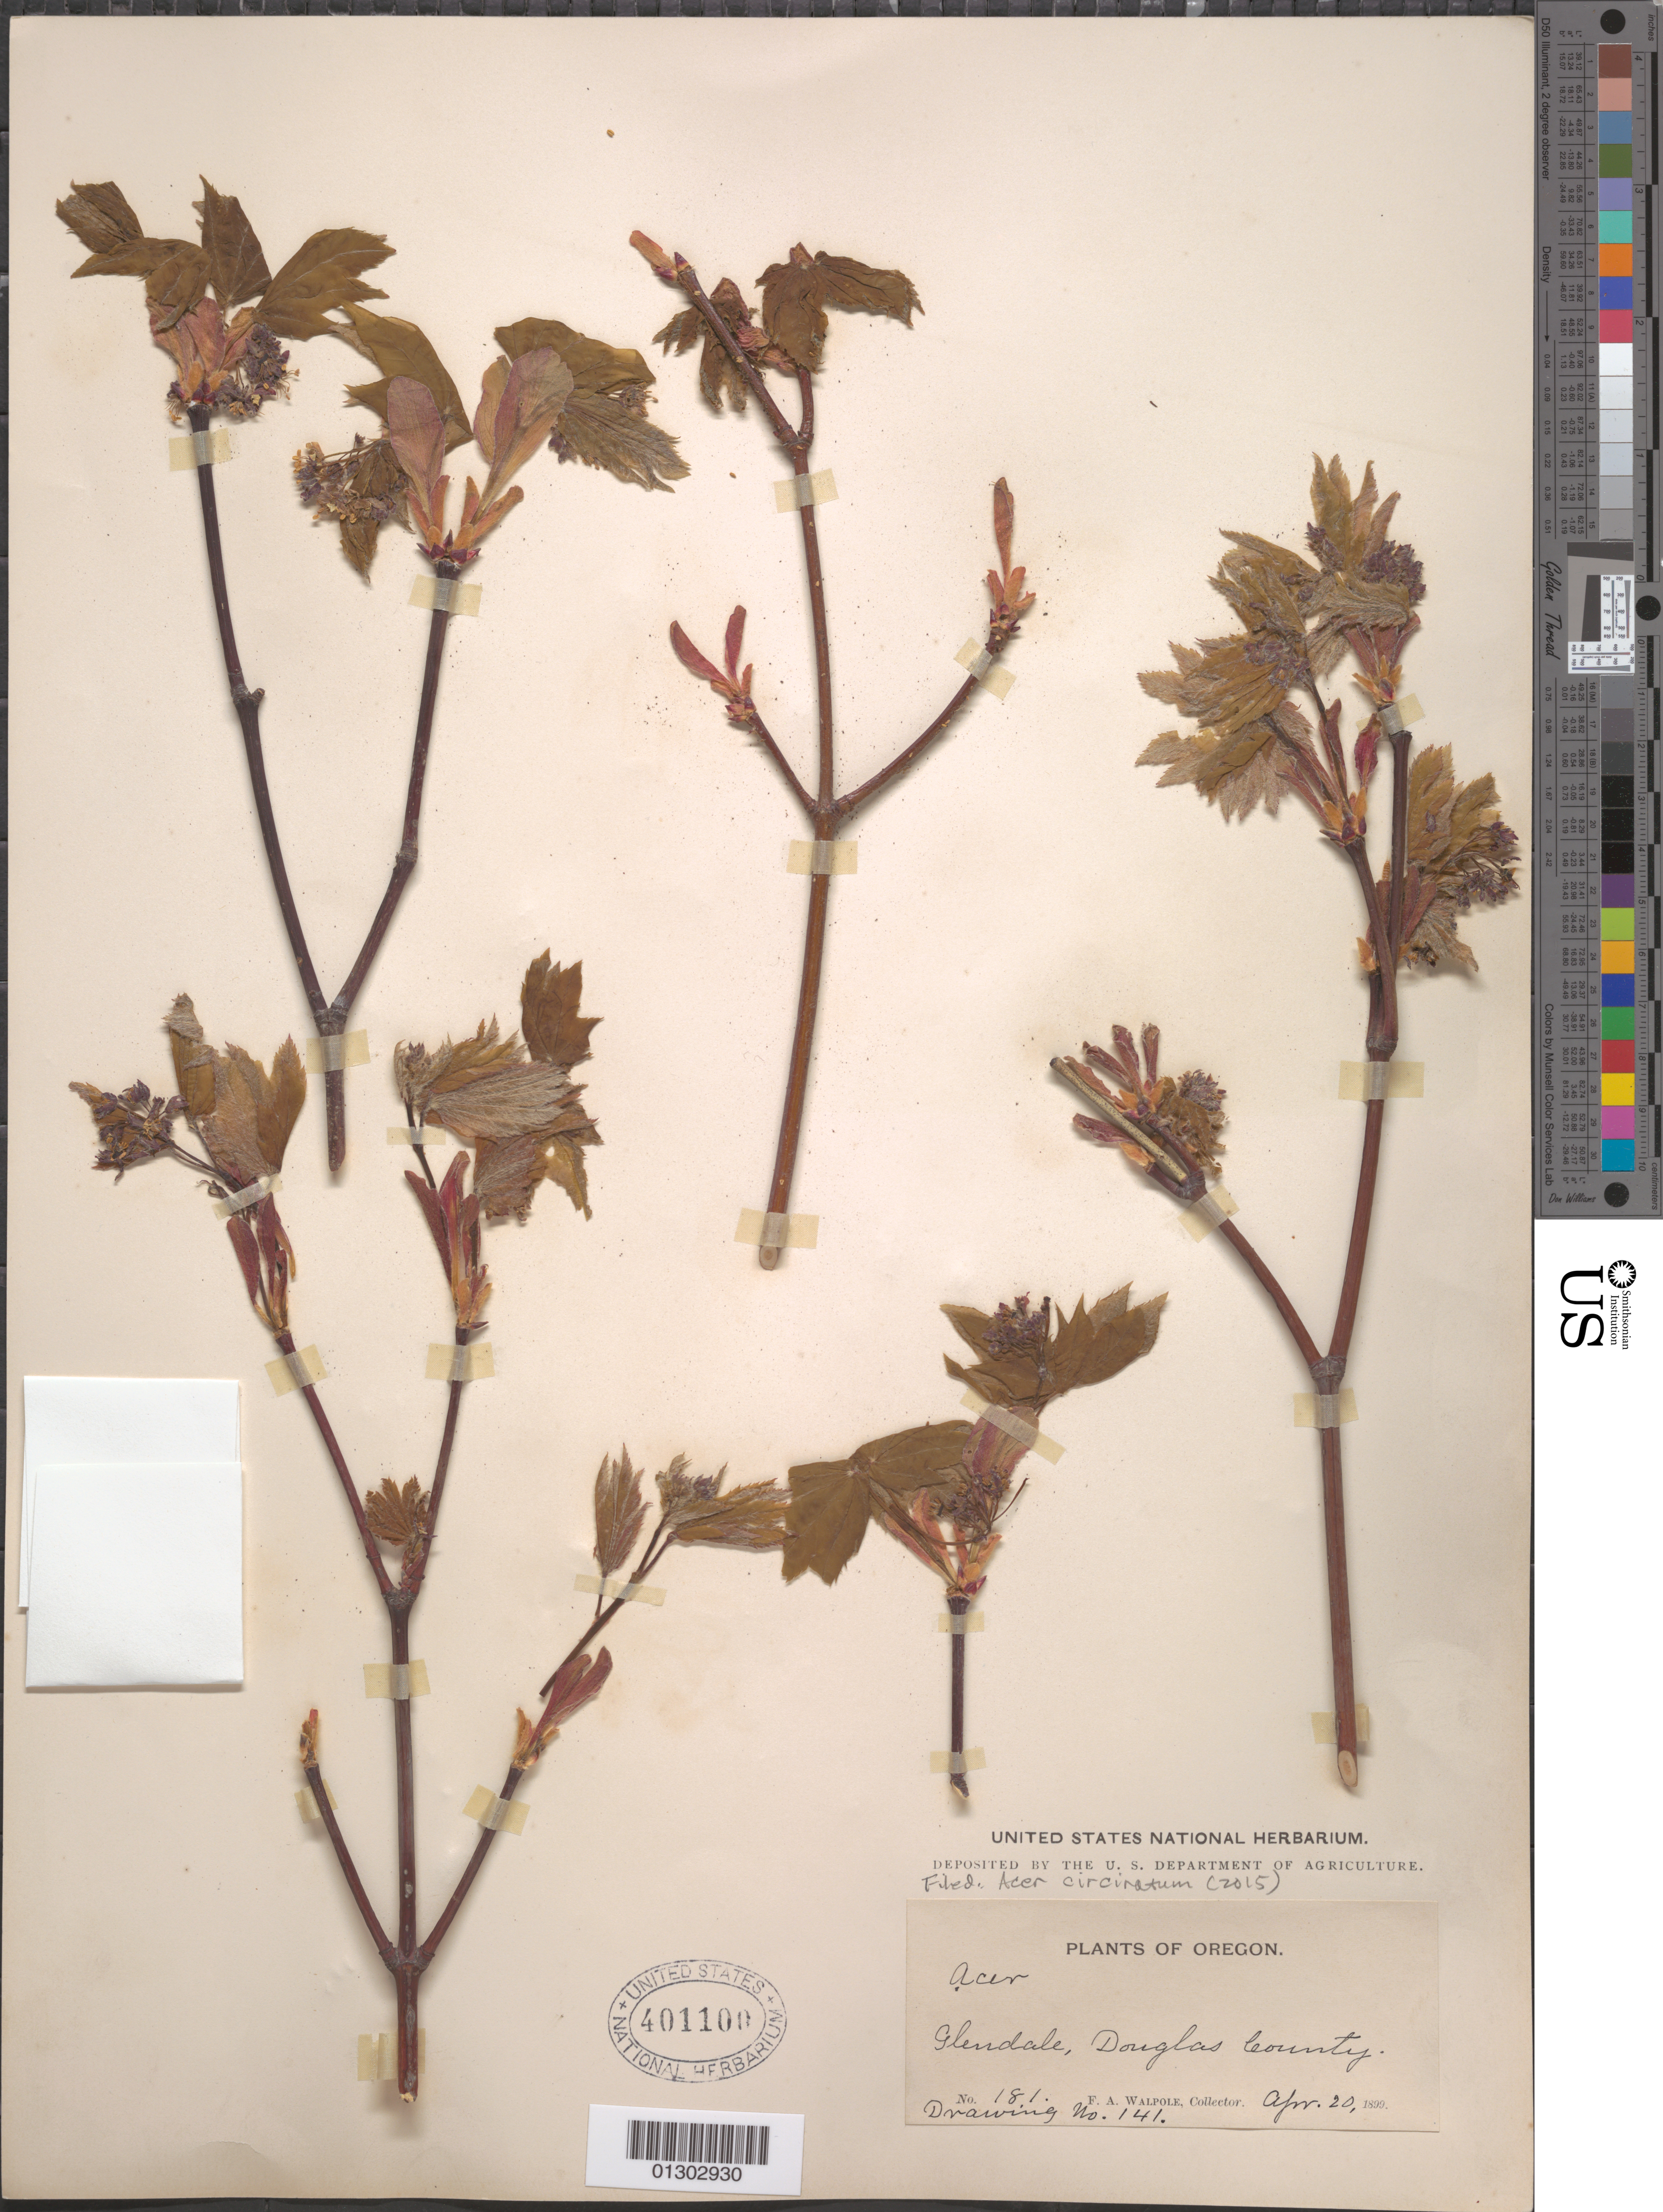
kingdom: Plantae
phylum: Tracheophyta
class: Magnoliopsida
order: Sapindales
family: Sapindaceae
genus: Acer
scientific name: Acer circinatum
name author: Pursh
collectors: F. Walpole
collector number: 181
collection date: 1899-04-20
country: United States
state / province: Oregon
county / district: Douglas County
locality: Douglas County, Glendale.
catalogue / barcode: US 401100